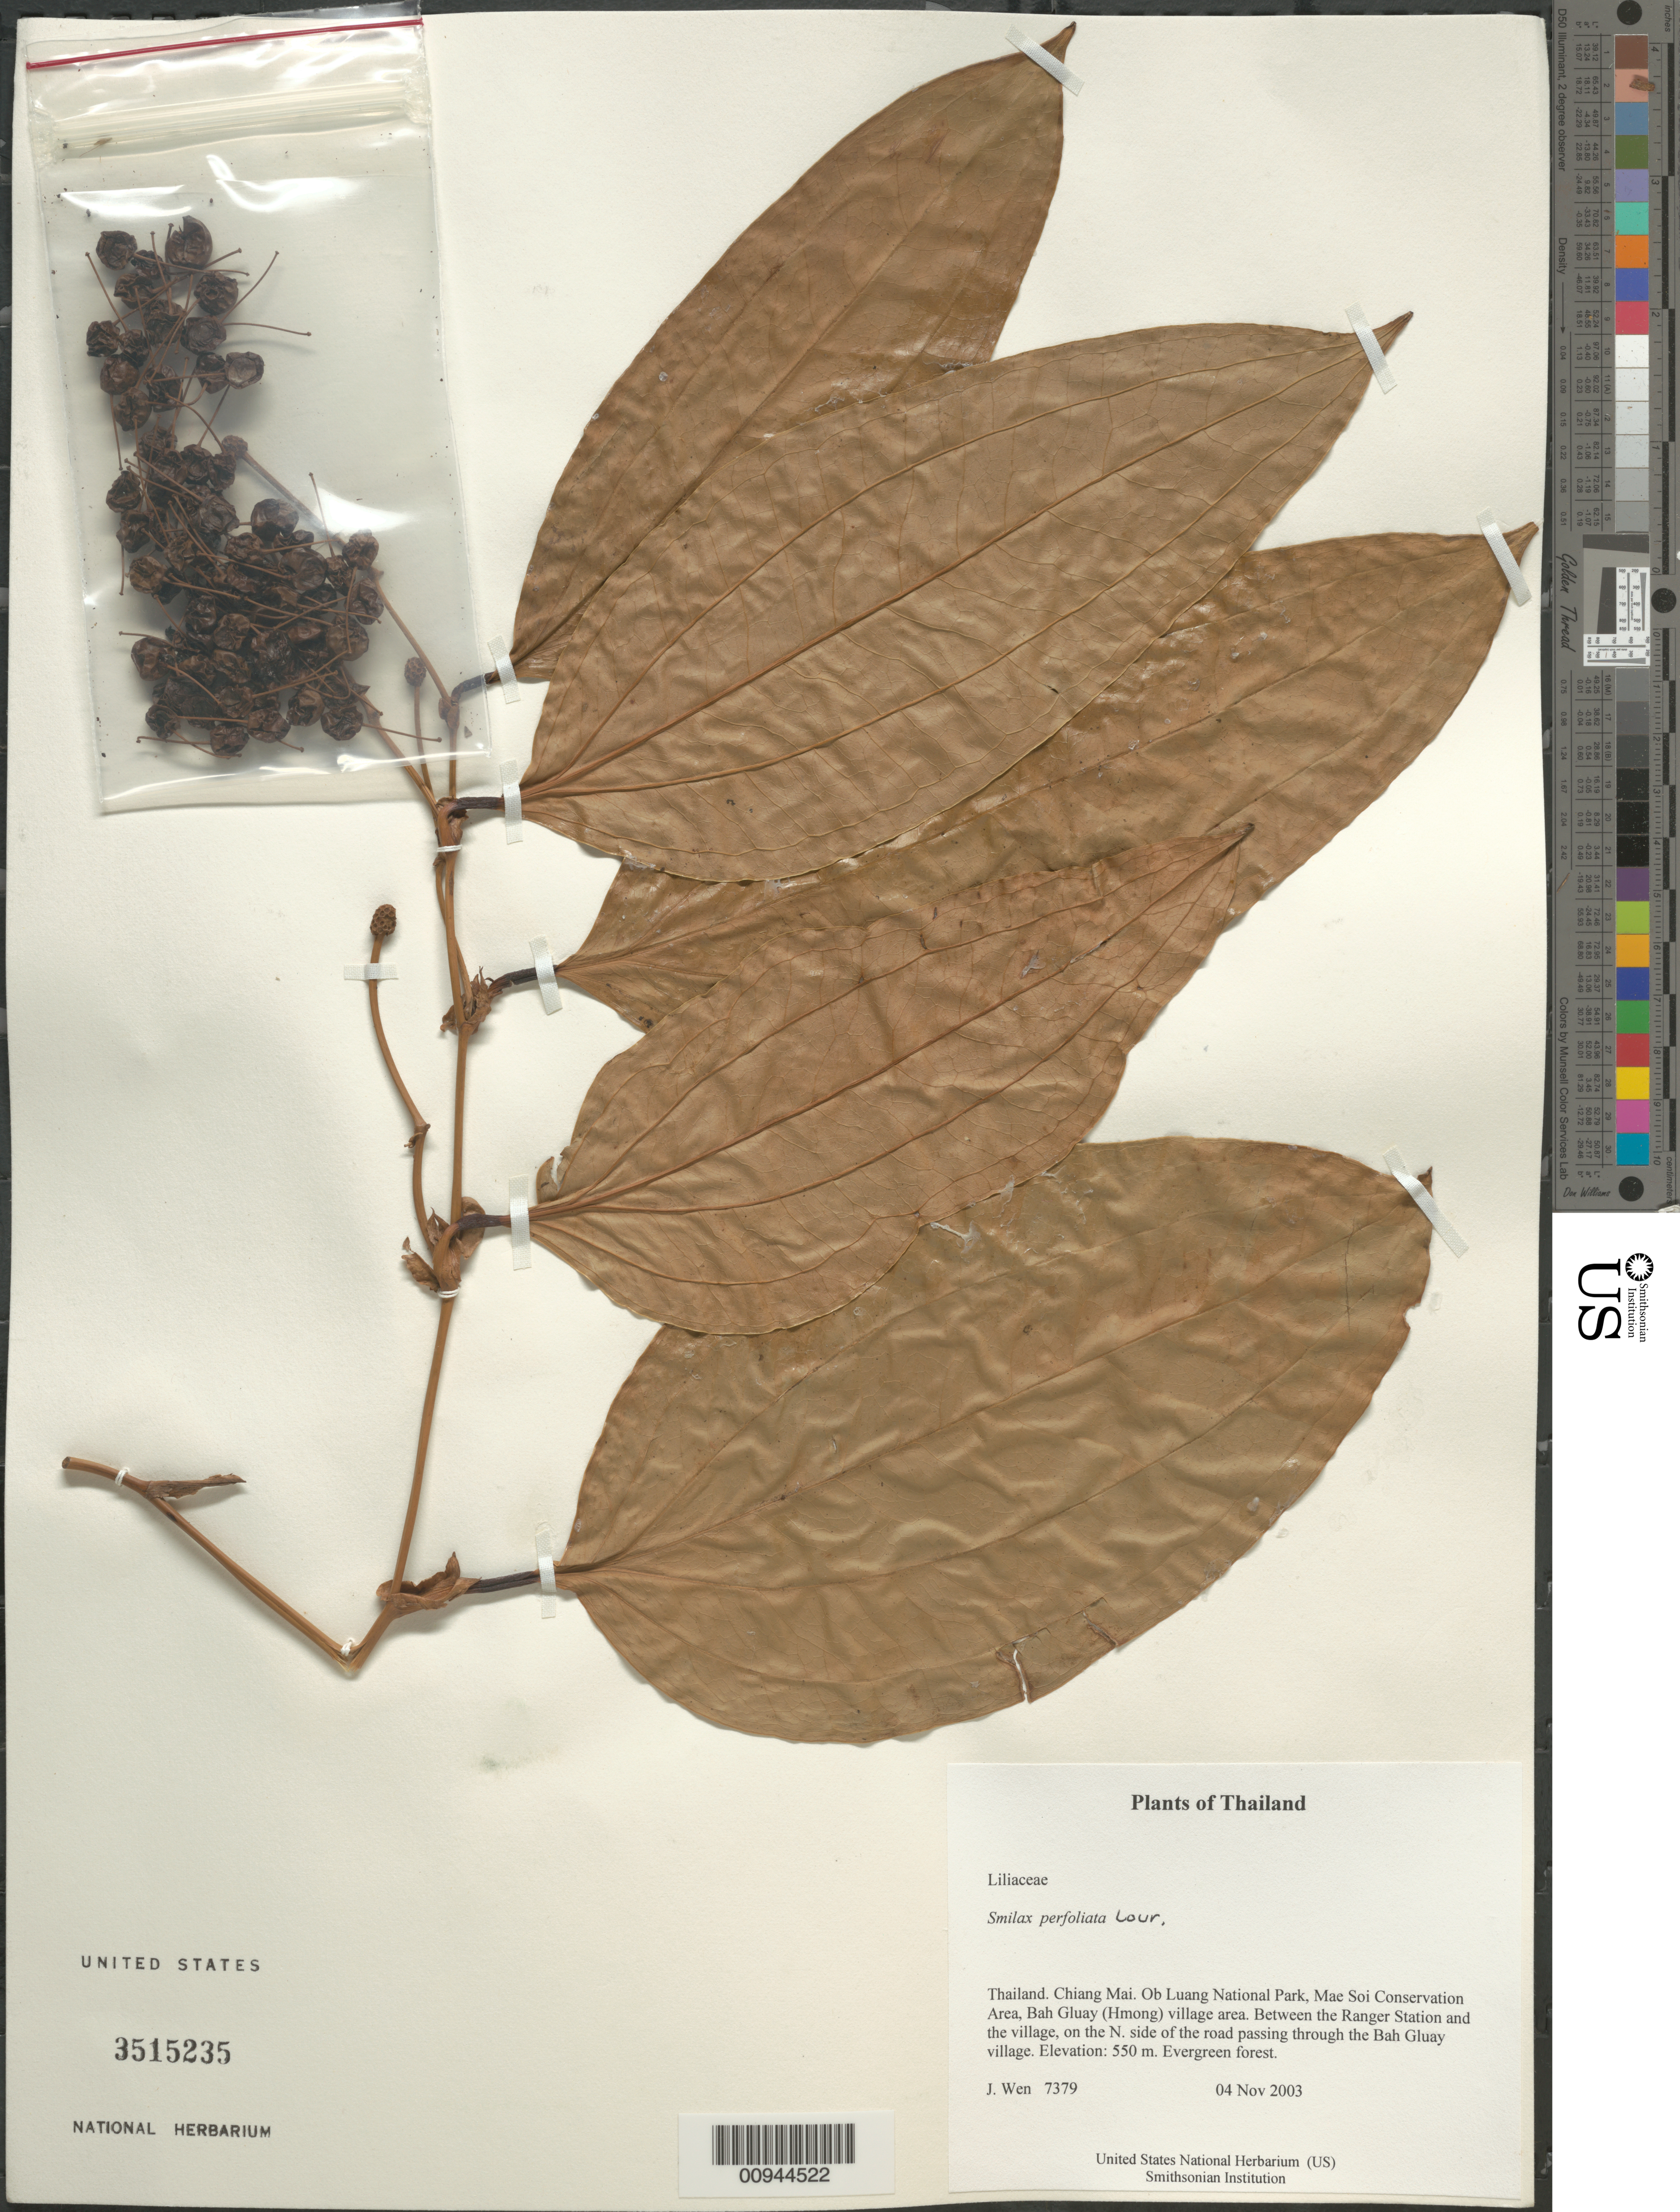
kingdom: Plantae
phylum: Tracheophyta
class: Liliopsida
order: Liliales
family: Smilacaceae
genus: Smilax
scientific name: Smilax perfoliata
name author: Lour.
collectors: J. Wen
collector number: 7379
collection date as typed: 04 Nov 2003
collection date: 2003-11-04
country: Thailand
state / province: Chiang Mai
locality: Ob Luang National Park, Mae Soi Conservation Area, Bah Gluay (Hmong) village area. Between the Ranger Station and the village, on the N. side of the road passing through the Bah Gluay village.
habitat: Evergreen forest.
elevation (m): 550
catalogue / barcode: US 3515235